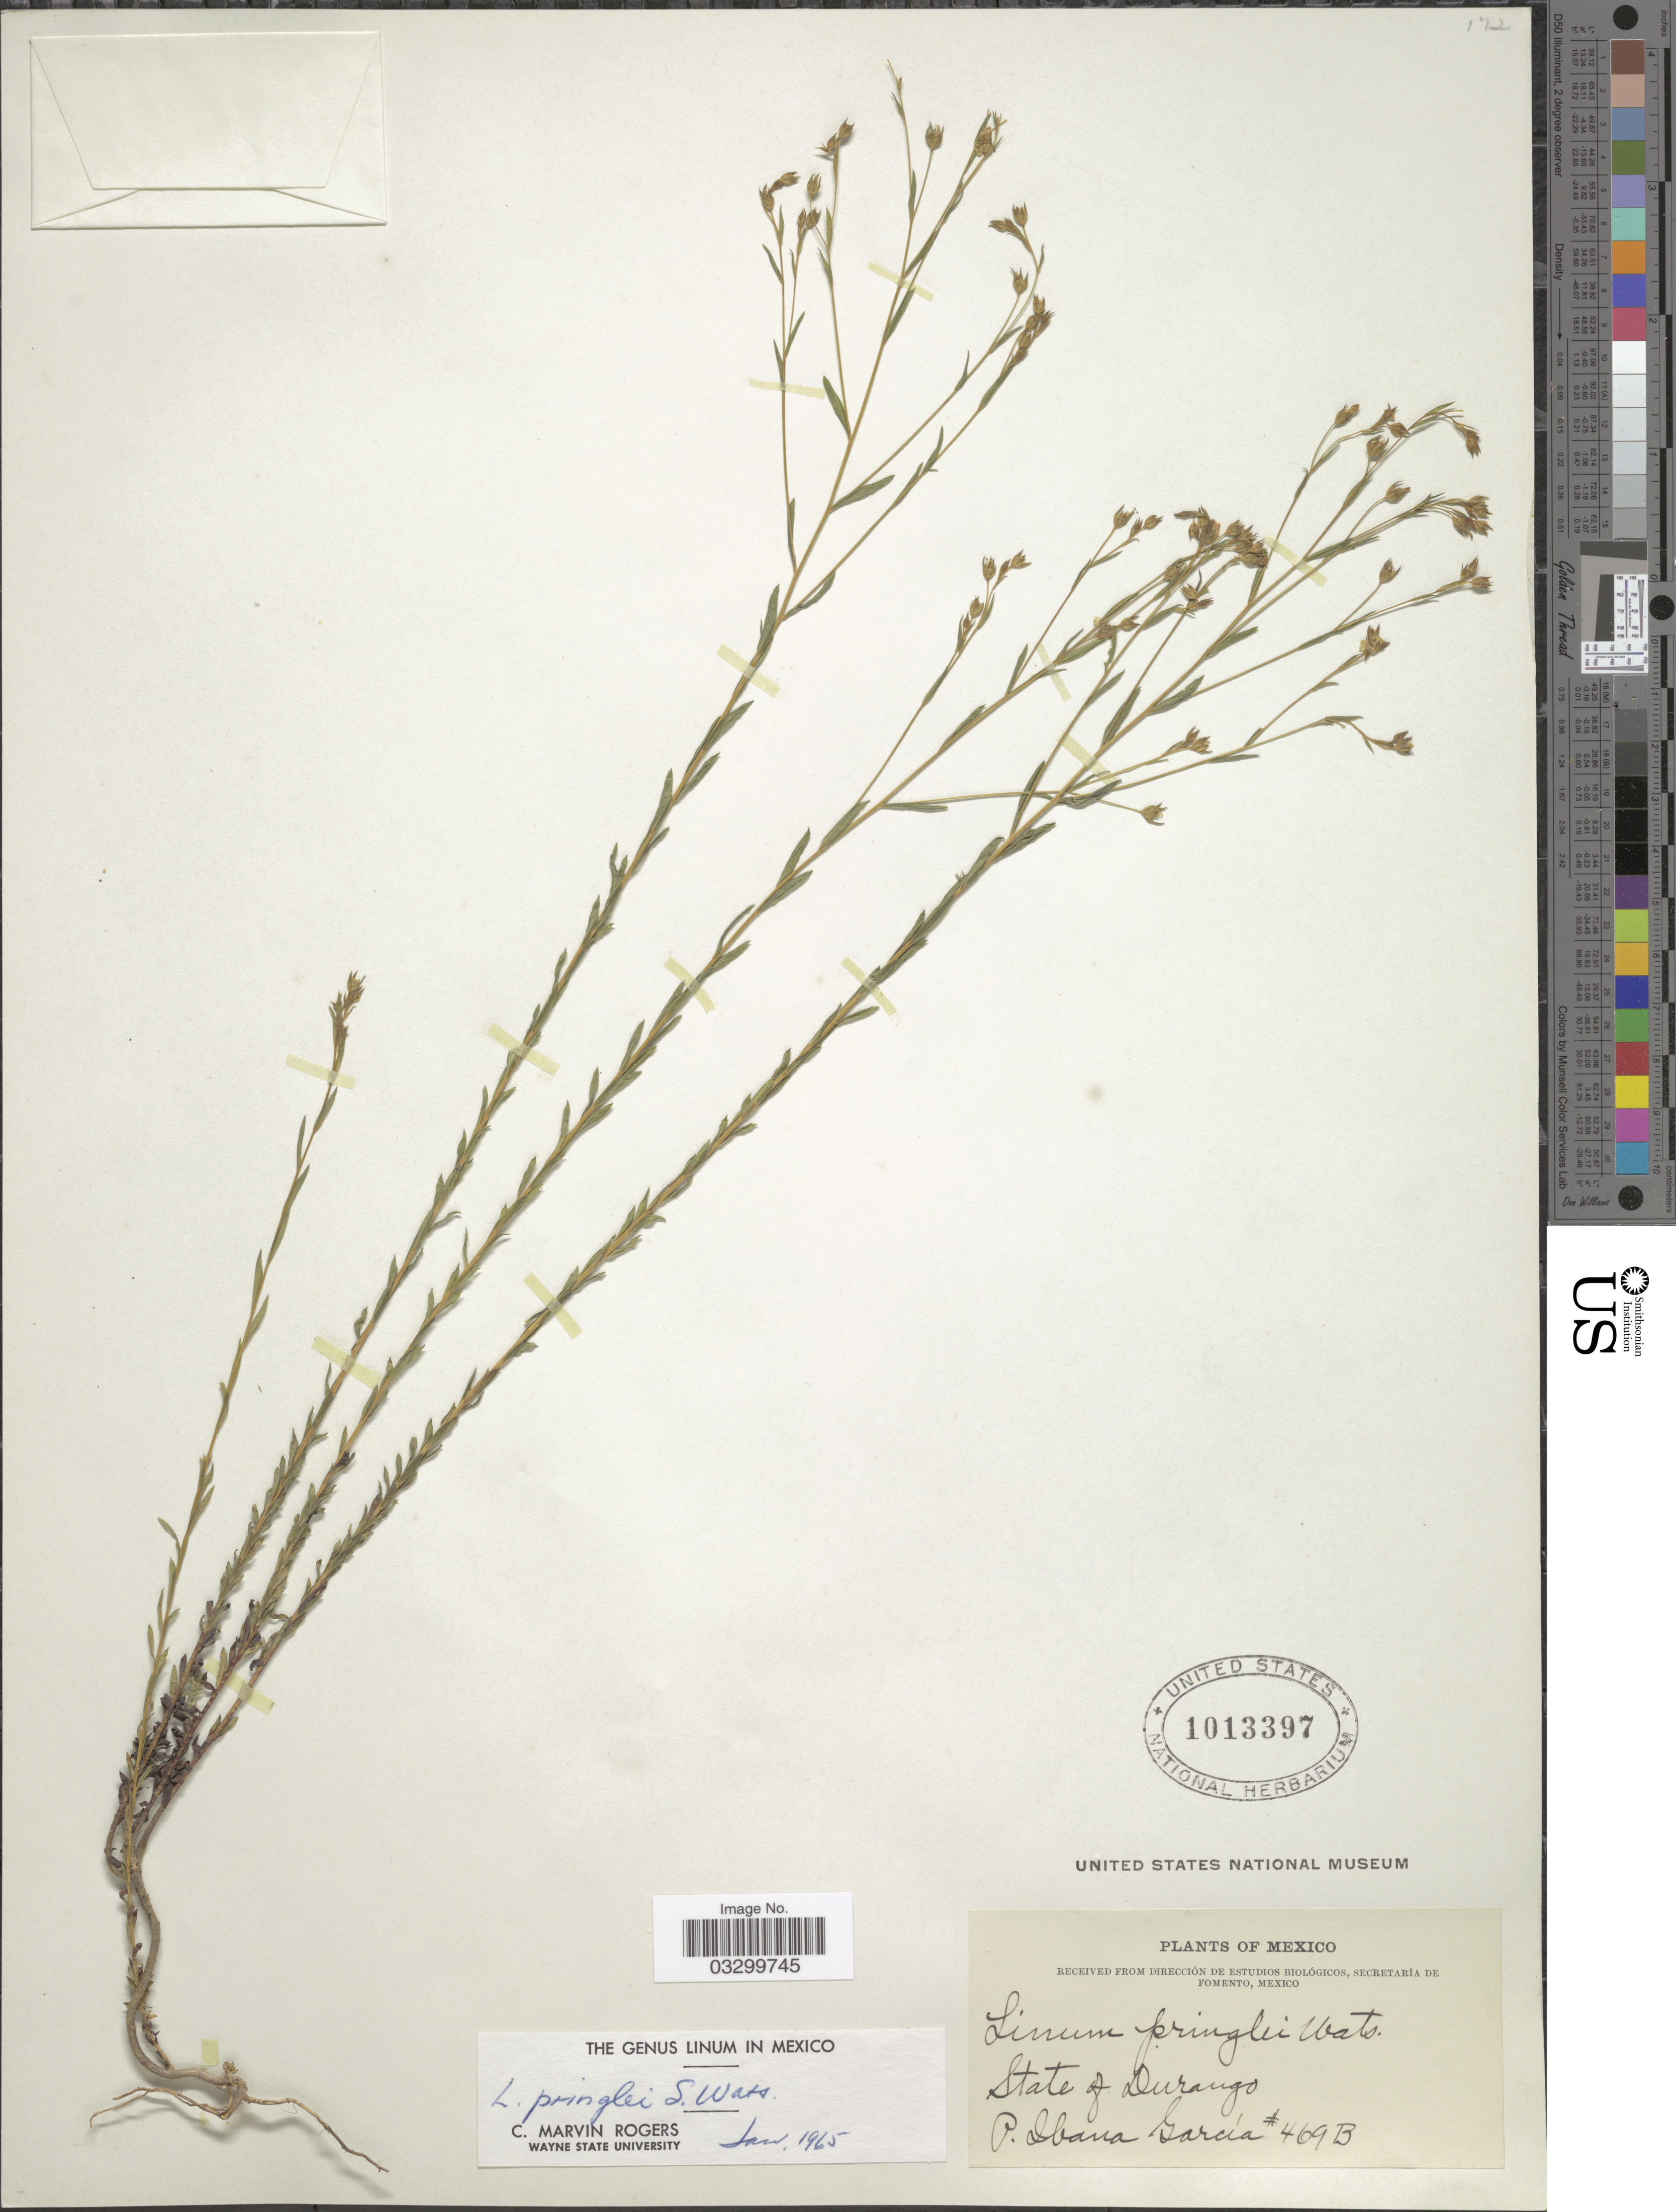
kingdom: Plantae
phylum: Tracheophyta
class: Magnoliopsida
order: Malpighiales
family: Linaceae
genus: Linum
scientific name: Linum pringlei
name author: S. Watson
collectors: P. I. Garcia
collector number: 469B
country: Mexico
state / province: Durango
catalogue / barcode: US 1013397